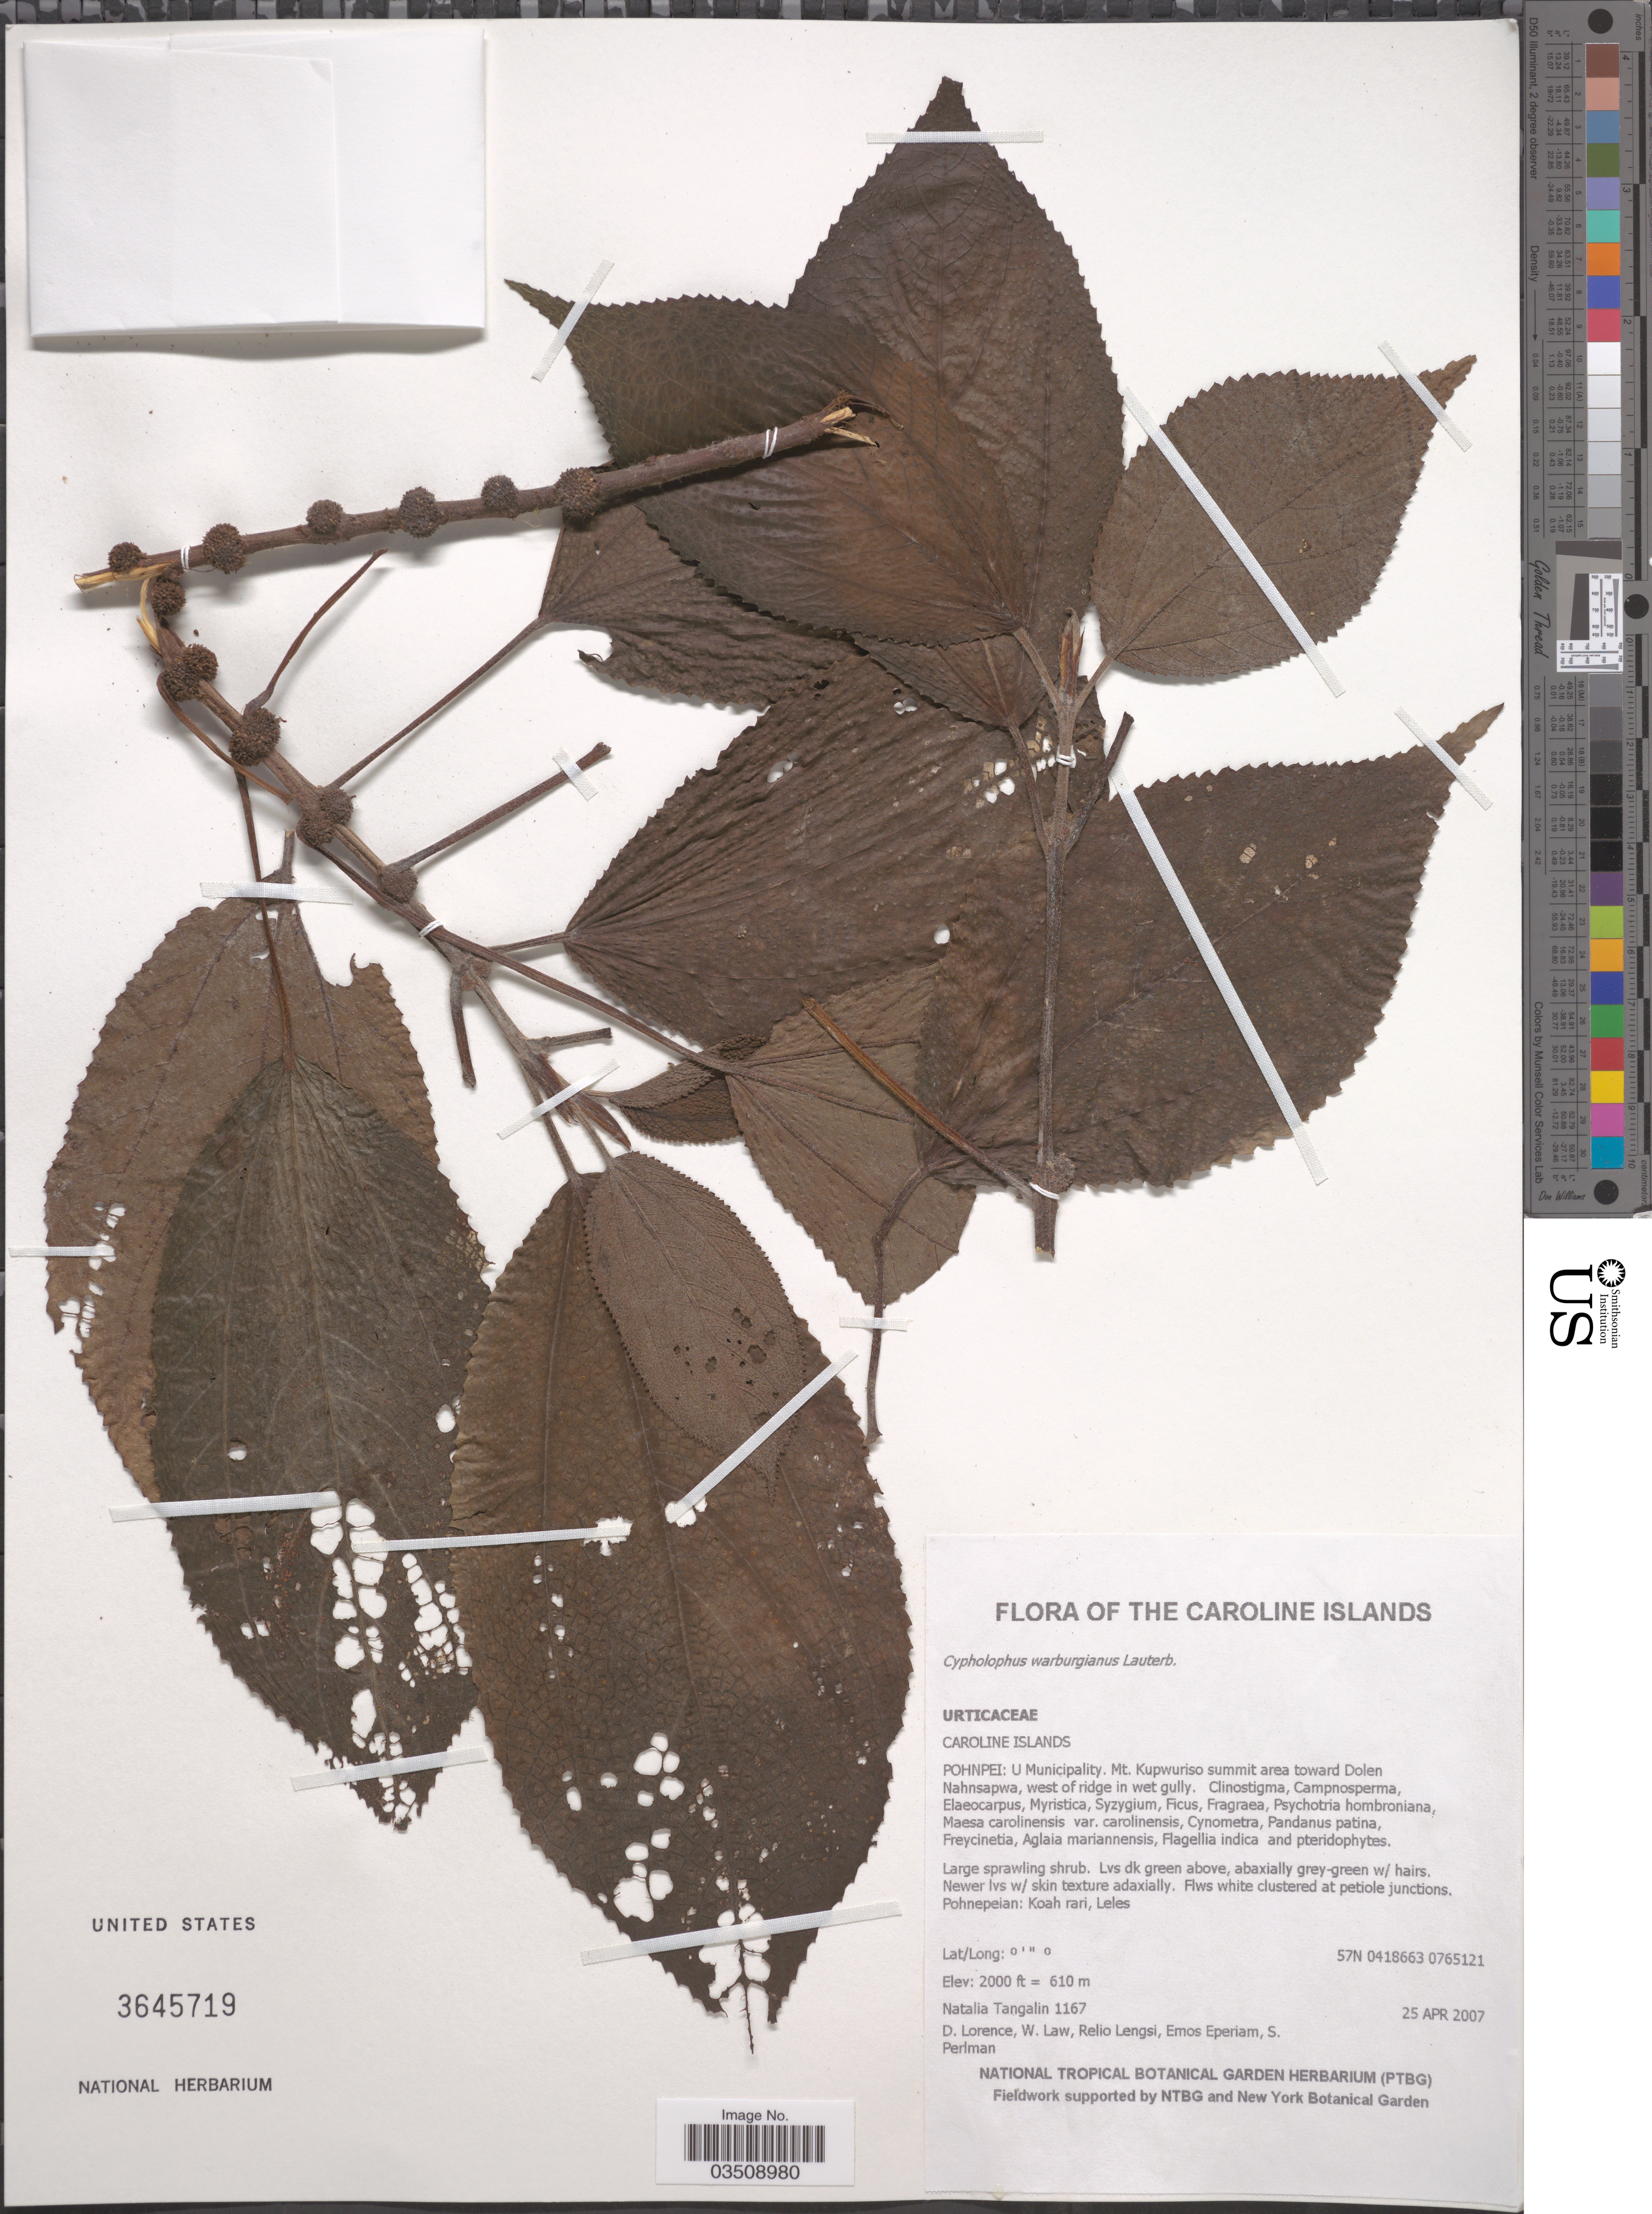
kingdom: Plantae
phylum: Tracheophyta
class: Magnoliopsida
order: Rosales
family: Urticaceae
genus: Cypholophus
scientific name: Cypholophus warburgianus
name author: Lauterb.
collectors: N. Tangalin, D. Lorence, W. Law, R. Lengsi & et al.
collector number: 1167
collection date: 2007-04-25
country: Micronesia, Federated States of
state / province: Pohnpei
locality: Caroline Islands. U Municipality. Mt. Kupwuriso summit area toward Dolen Nahnsapwa, west of ridge in wet gully.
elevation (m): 610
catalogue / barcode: US 3645719